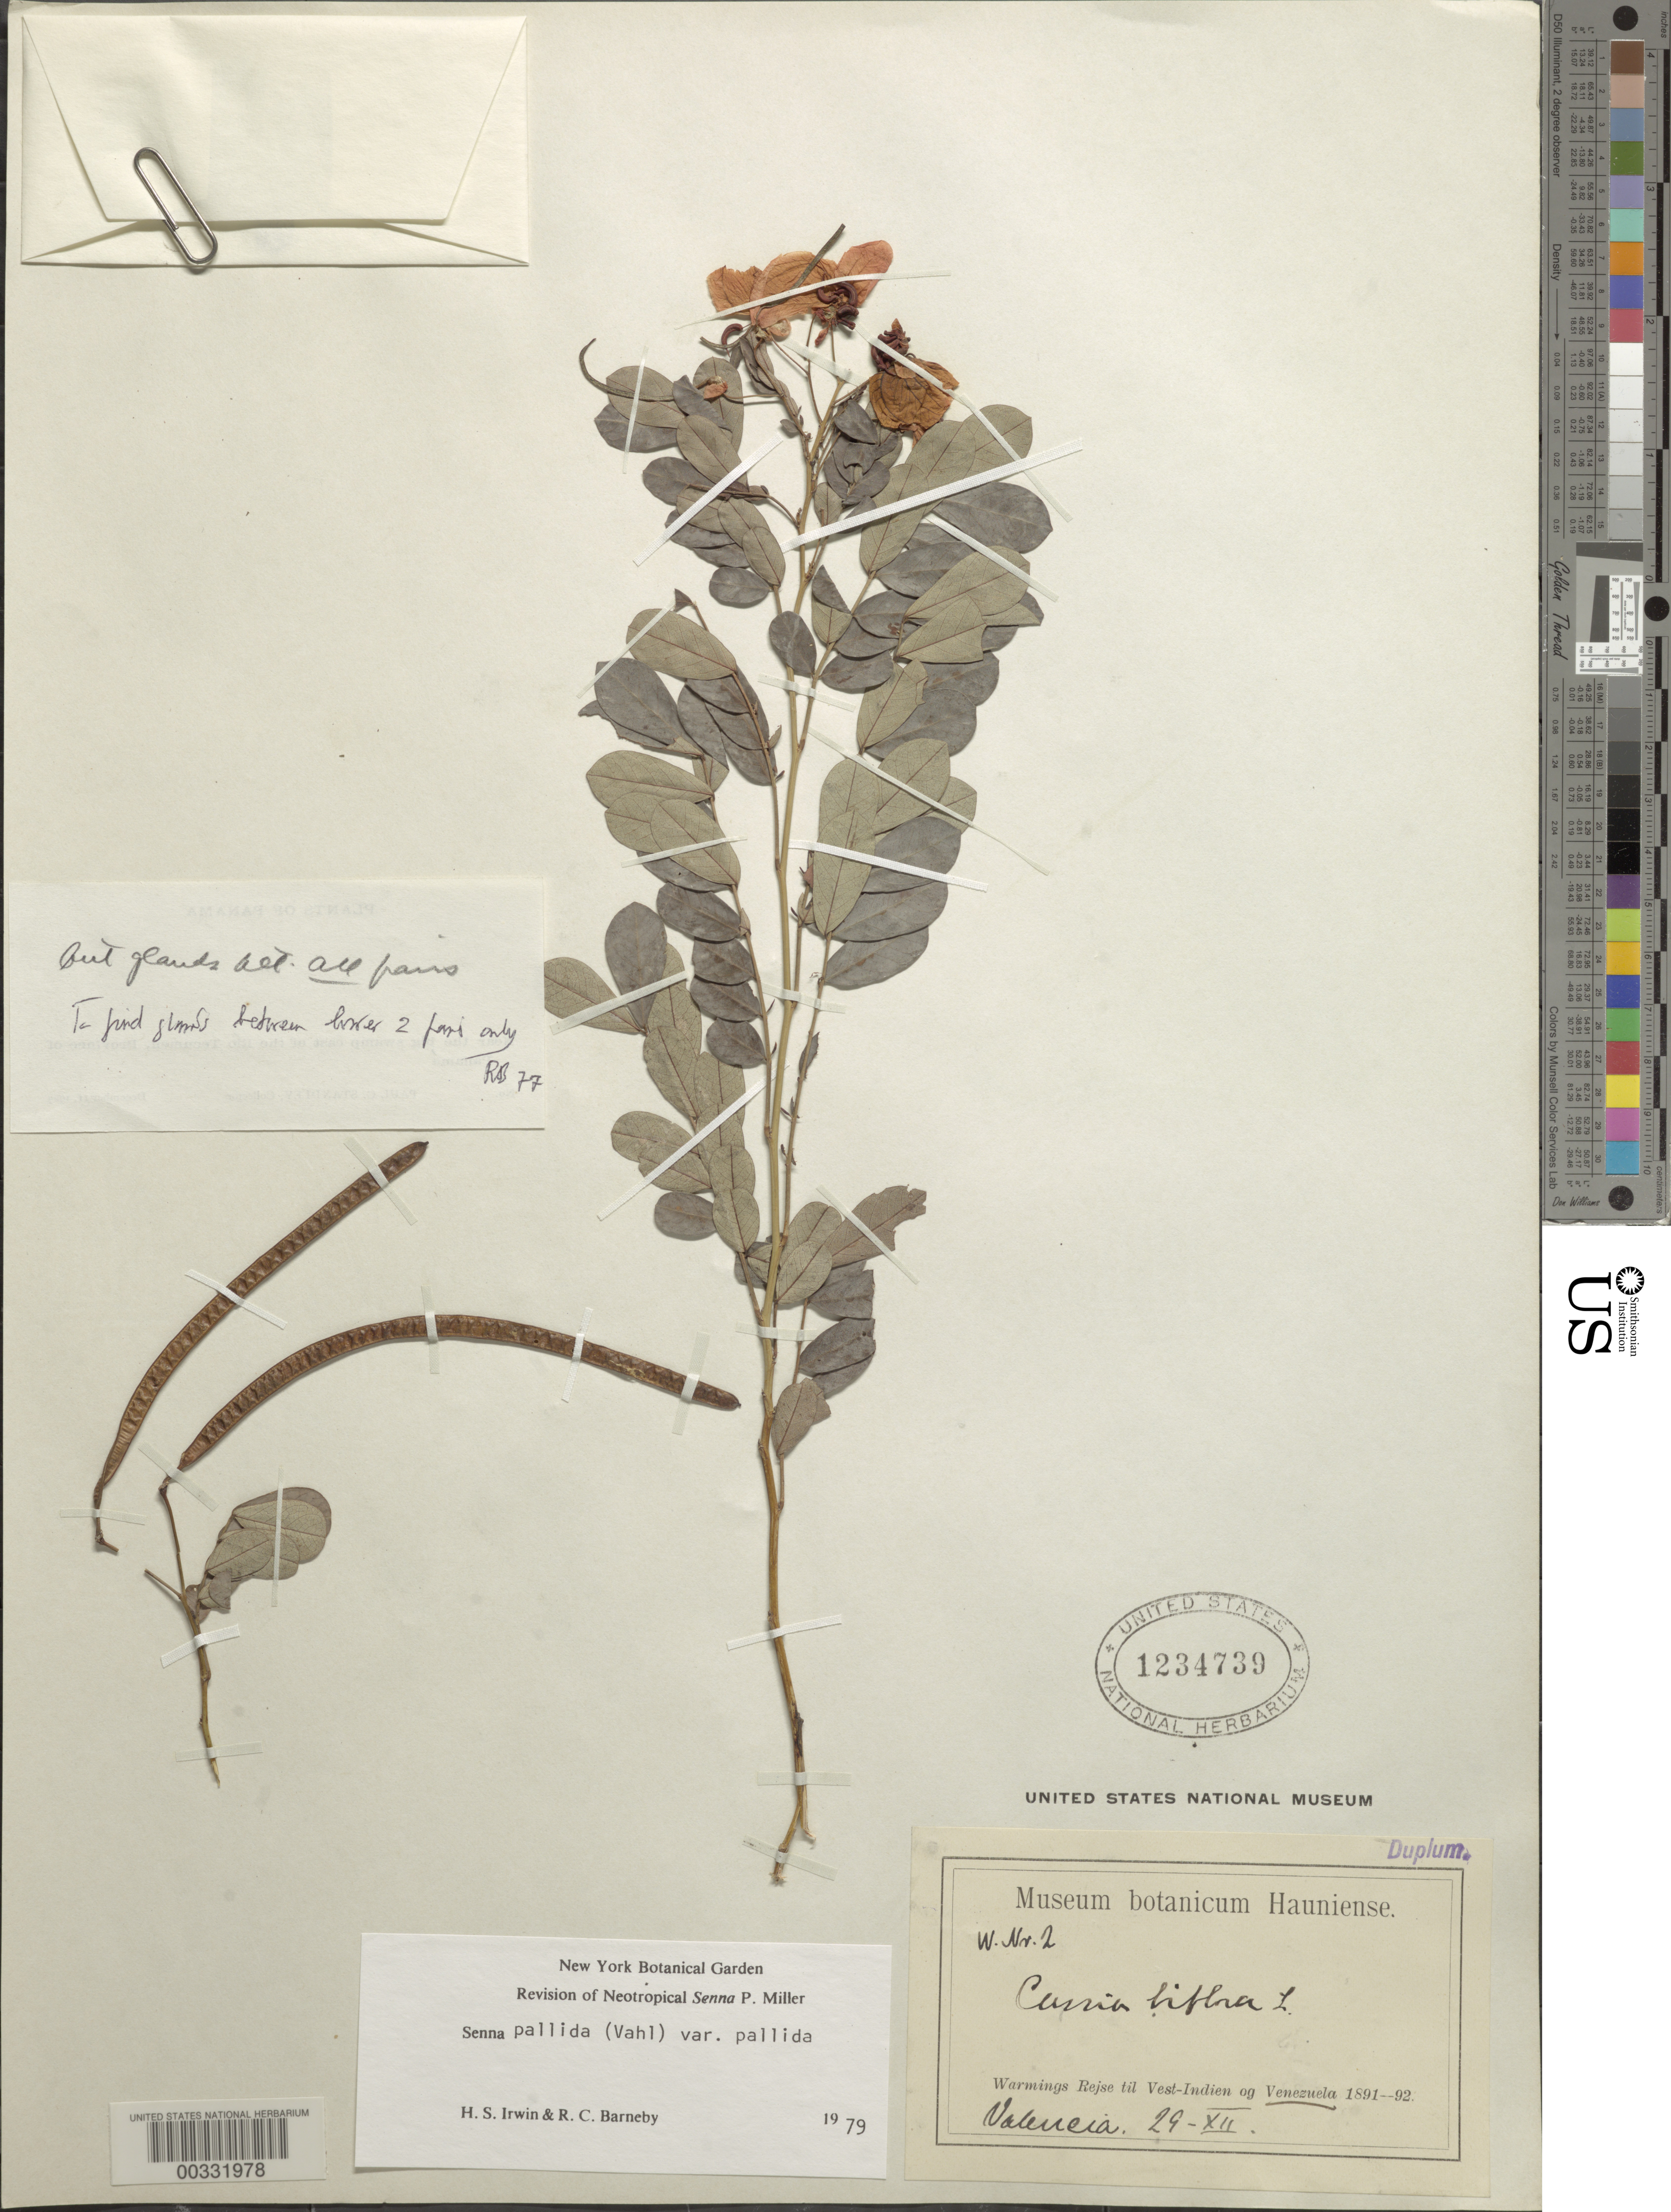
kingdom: Plantae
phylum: Tracheophyta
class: Magnoliopsida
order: Fabales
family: Fabaceae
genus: Senna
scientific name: Senna pallida var. pallida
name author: (Vahl) H.S. Irwin & Barneby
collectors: E. Warming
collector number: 2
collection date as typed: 1891 to -- -- 1892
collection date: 1891/1892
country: Venezuela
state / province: Carabobo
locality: Valencia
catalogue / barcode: US 1234739